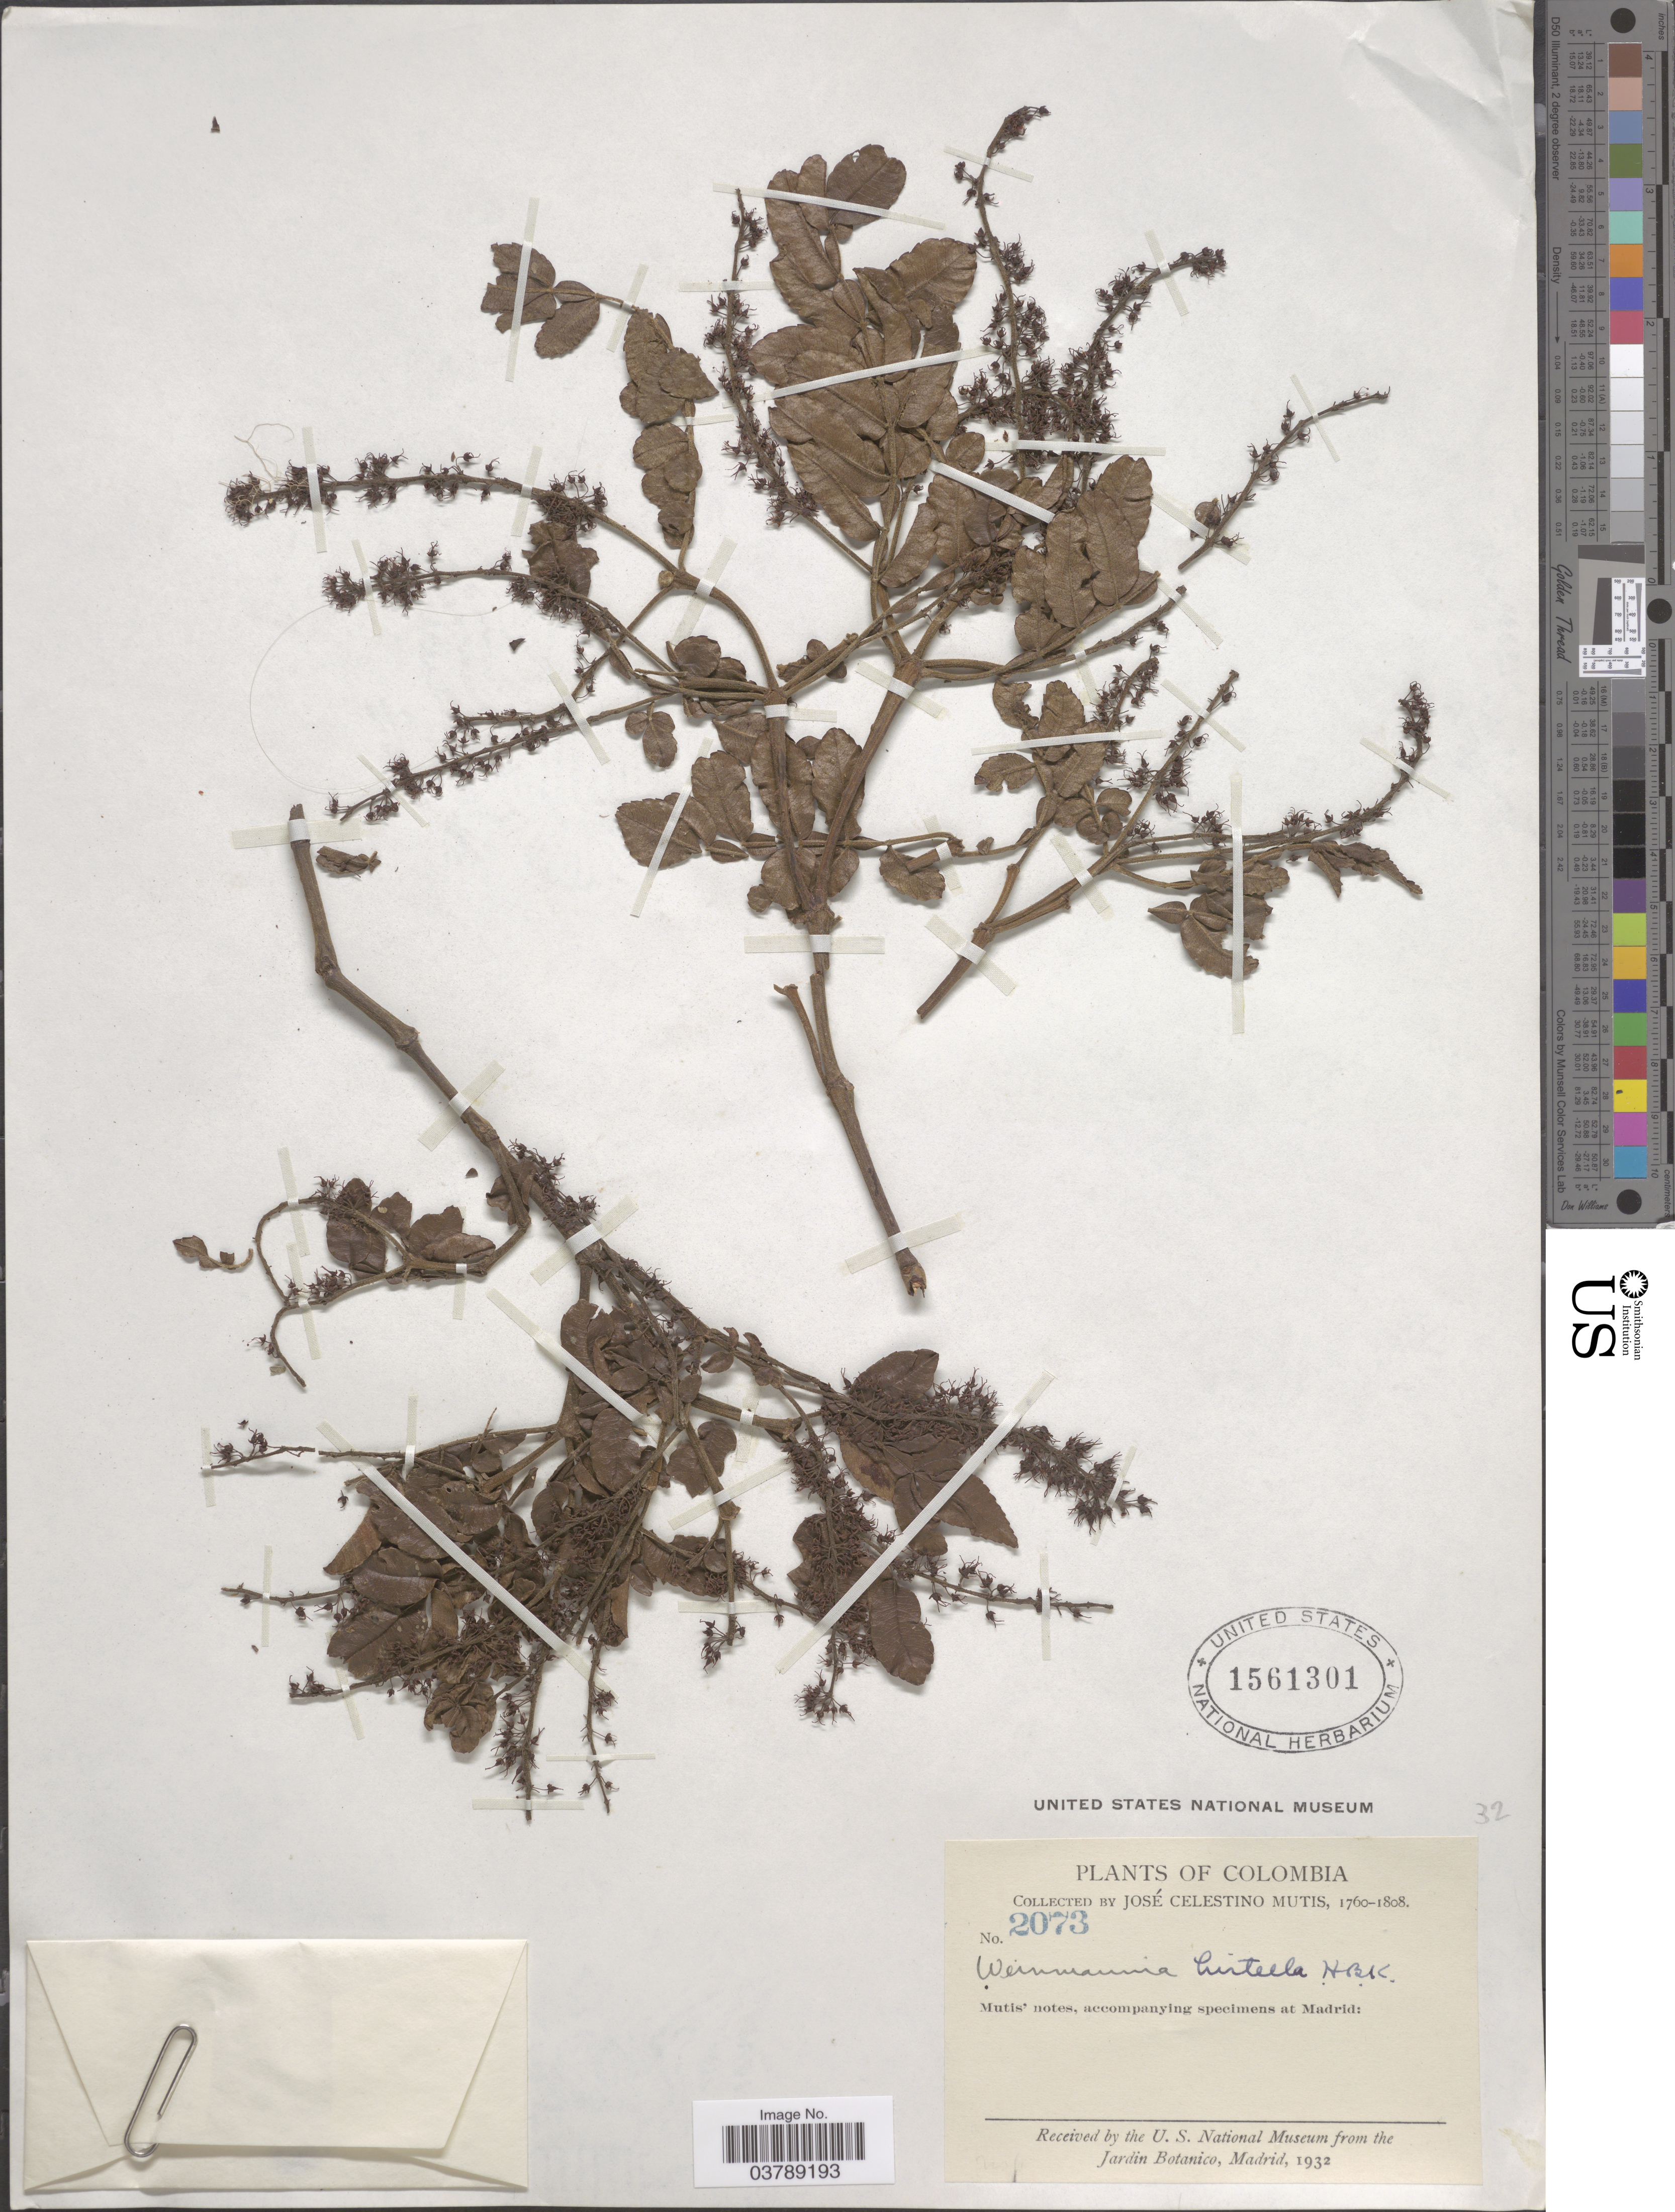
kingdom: Plantae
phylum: Tracheophyta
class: Magnoliopsida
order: Oxalidales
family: Cunoniaceae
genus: Weinmannia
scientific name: Weinmannia hirtella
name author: Kunth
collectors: J. C. B. Mutis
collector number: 2073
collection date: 1760/1808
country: Colombia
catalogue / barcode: US 1561301